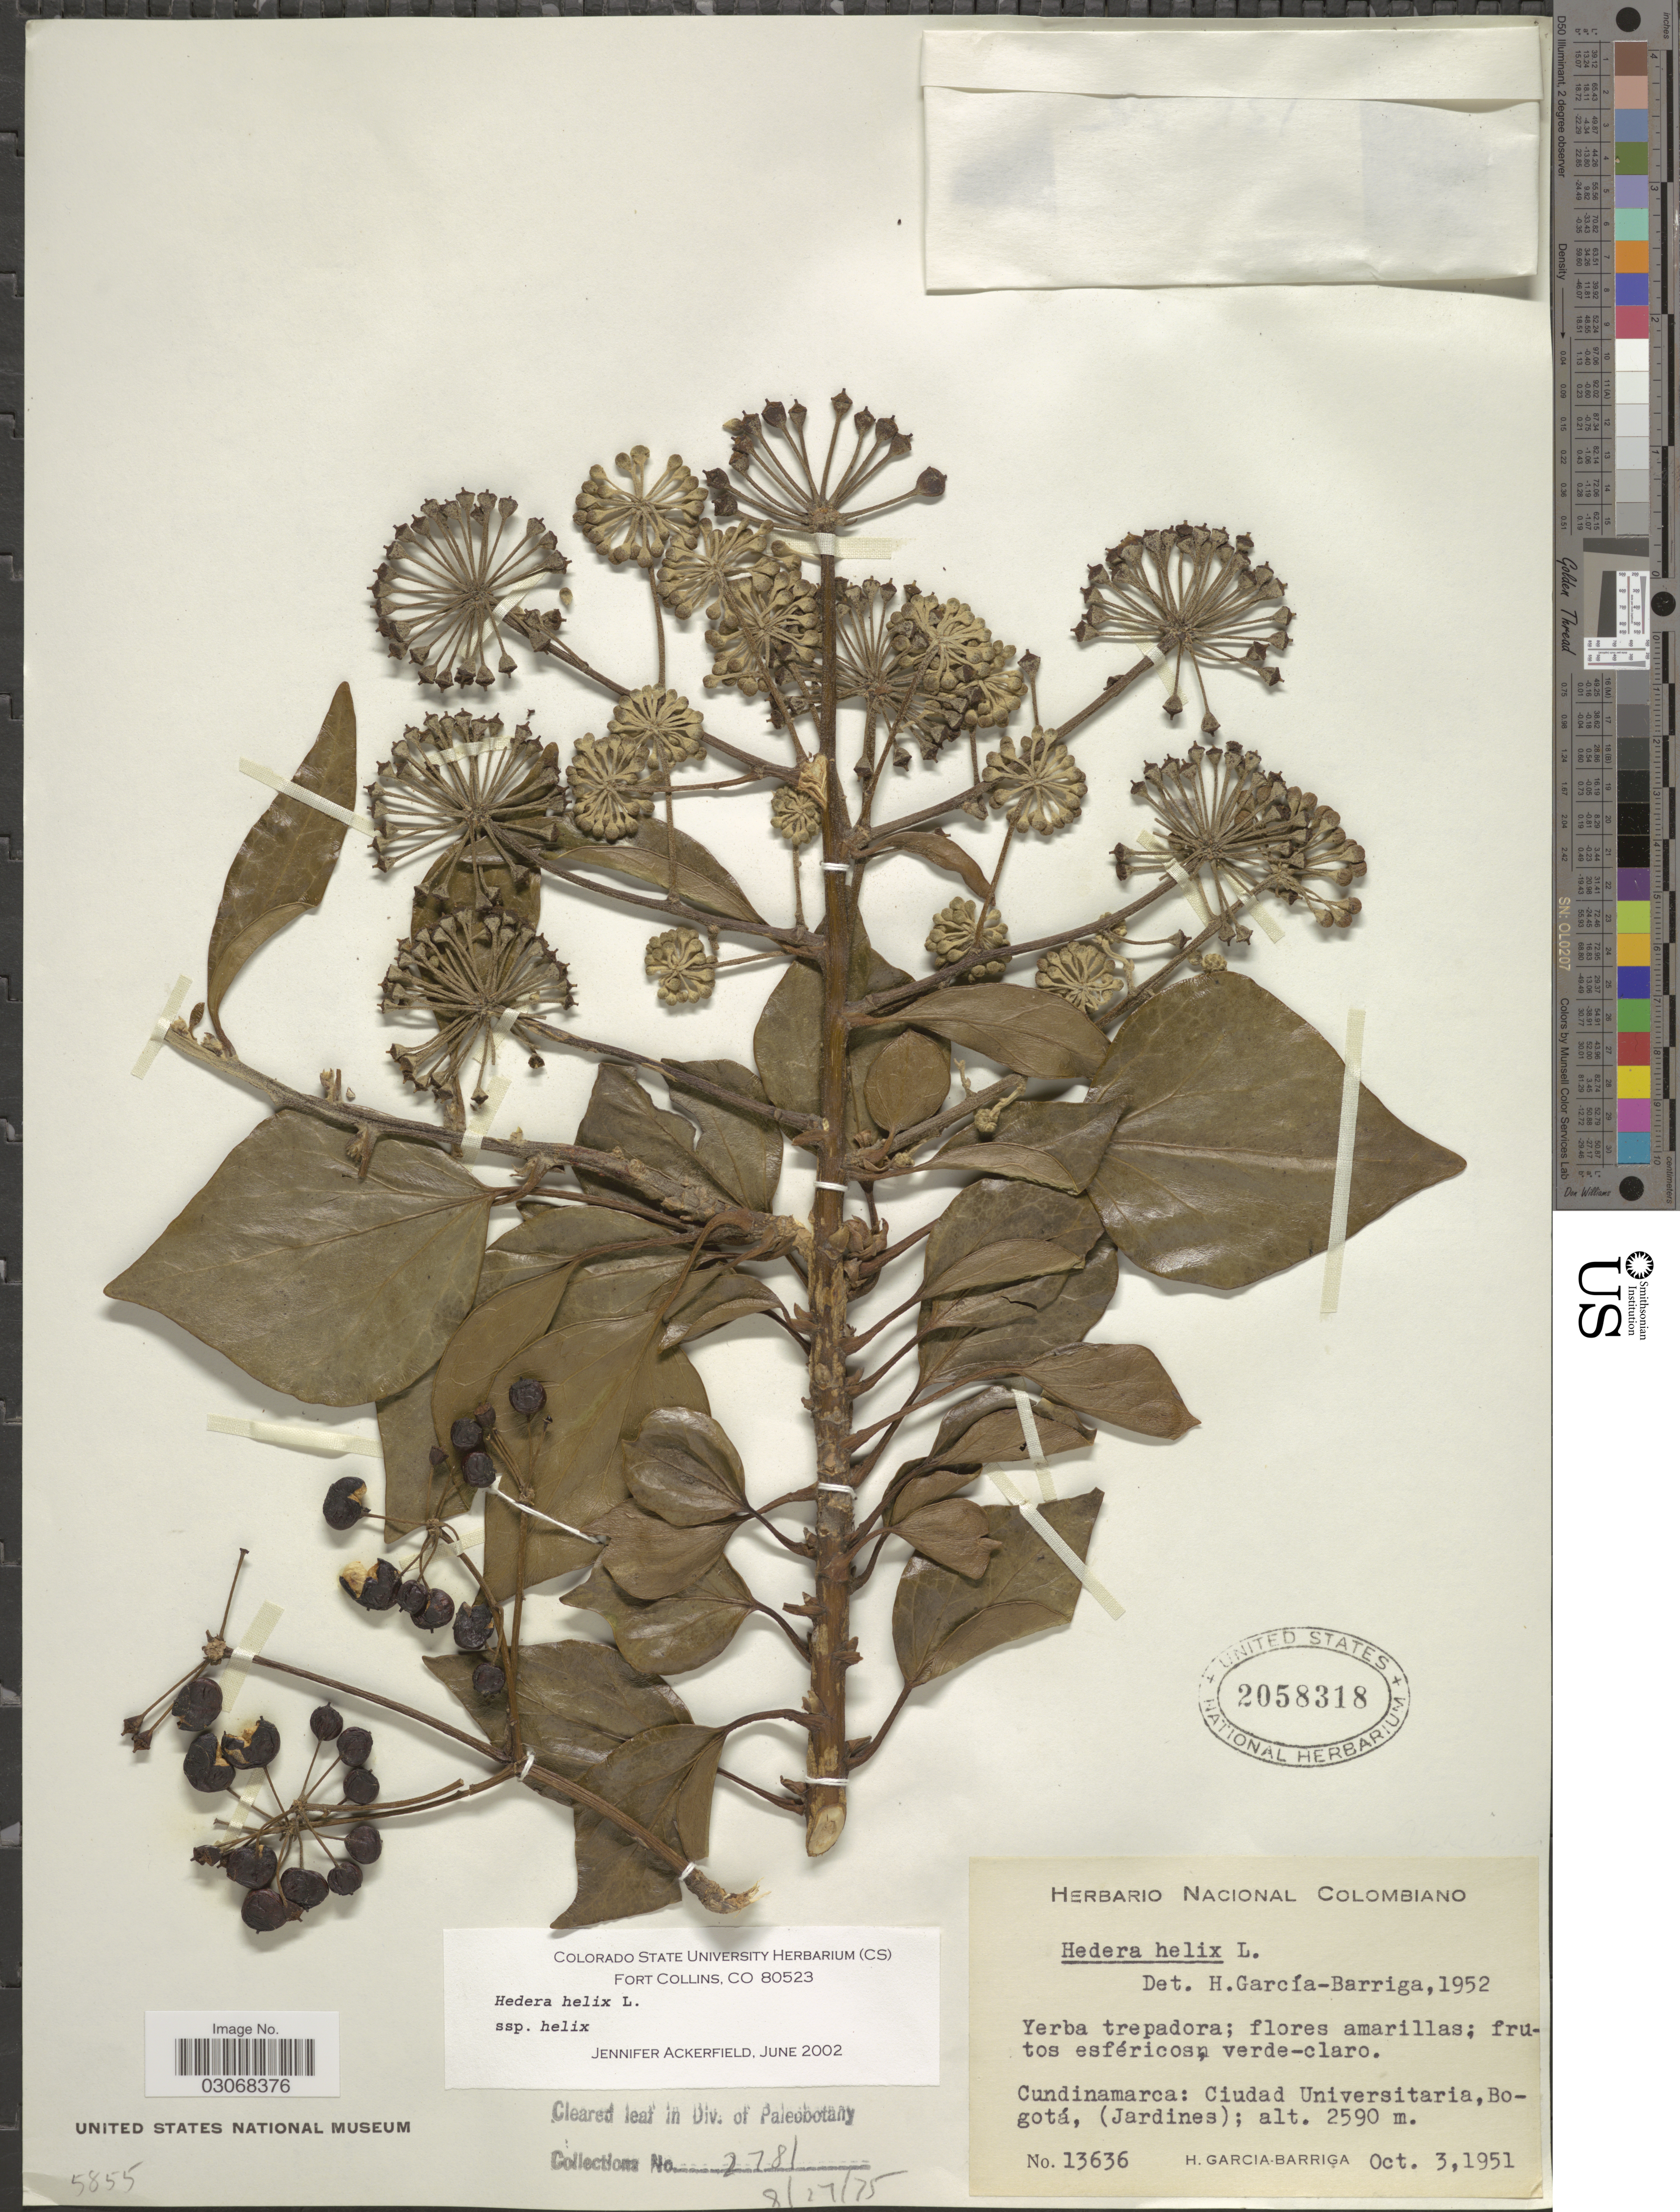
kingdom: Plantae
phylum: Tracheophyta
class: Magnoliopsida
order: Apiales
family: Araliaceae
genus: Hedera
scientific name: Hedera helix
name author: L.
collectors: H. García Barriga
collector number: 13636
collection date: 1951-10-03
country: Colombia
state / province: Cundinamarca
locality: Ciudad Universitaria, Bogotá (Jardines).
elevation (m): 2590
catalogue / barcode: US 2058318